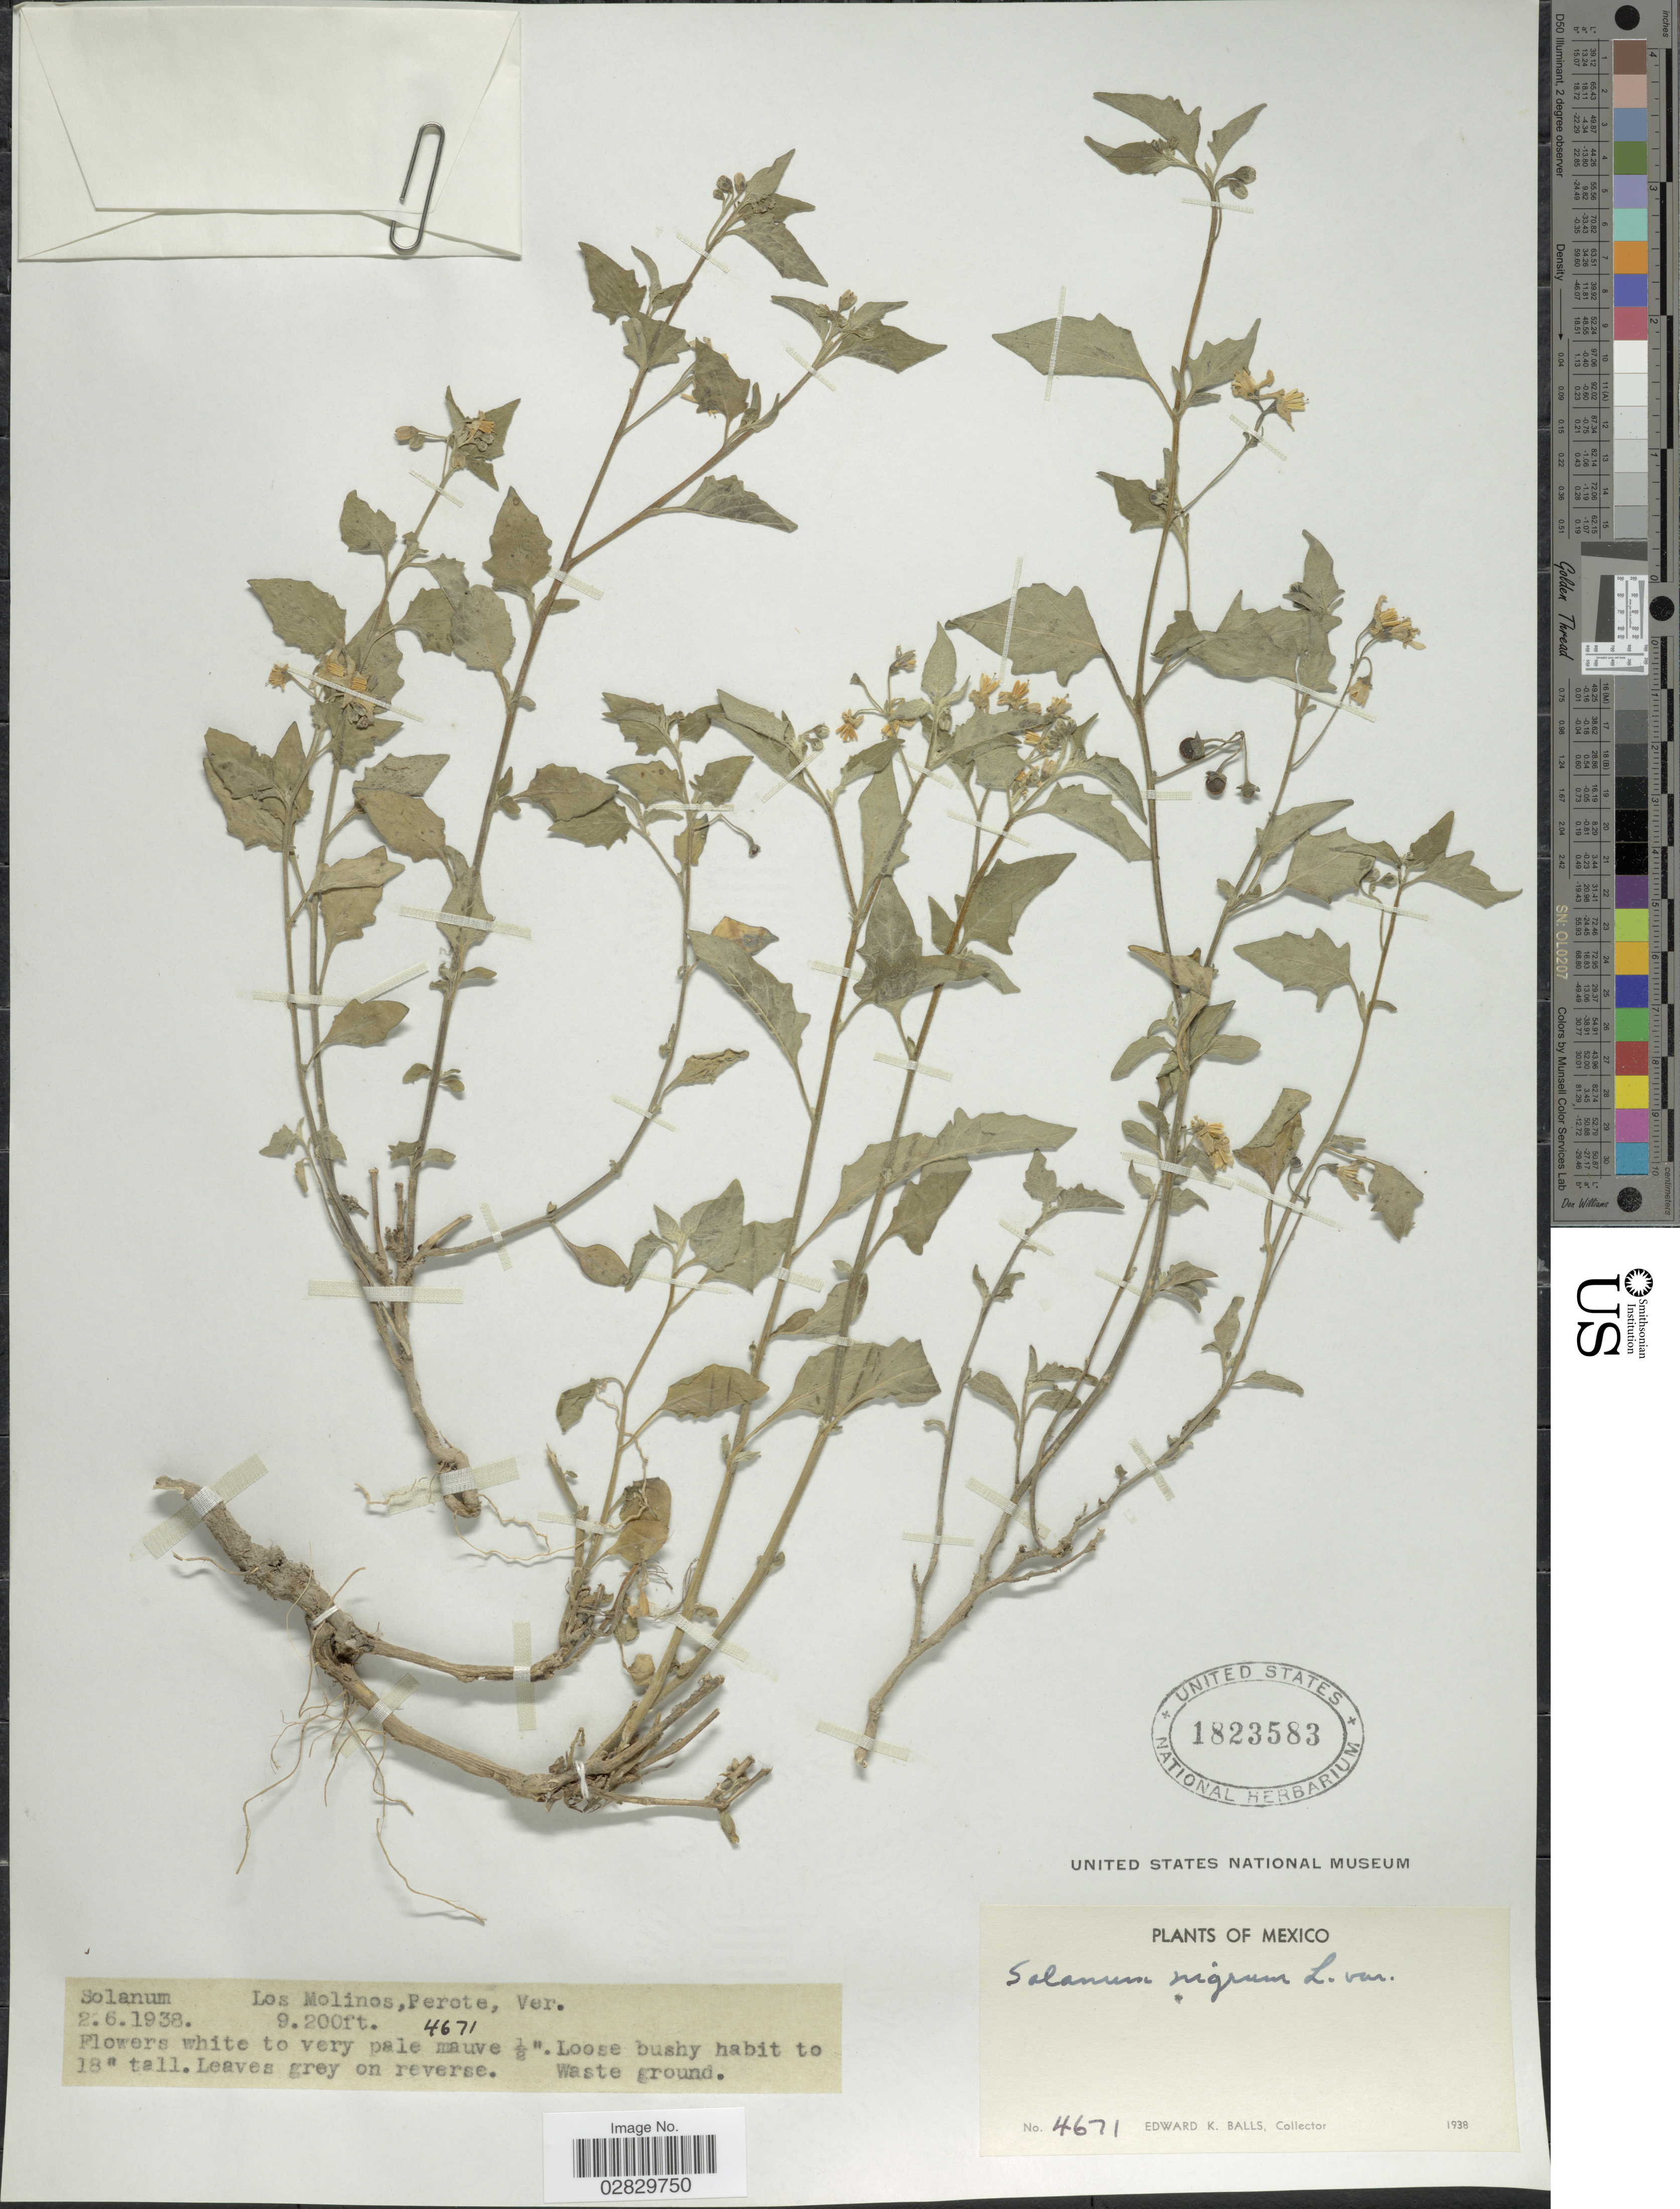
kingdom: Plantae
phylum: Tracheophyta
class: Magnoliopsida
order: Solanales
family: Solanaceae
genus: Solanum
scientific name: Solanum nigrescens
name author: M. Martens & Galeotti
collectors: E. K. Balls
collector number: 4671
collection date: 1938-06-02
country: Mexico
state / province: Veracruz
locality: Los Molinos, Perote, Ver.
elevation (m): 2804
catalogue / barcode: US 1823583